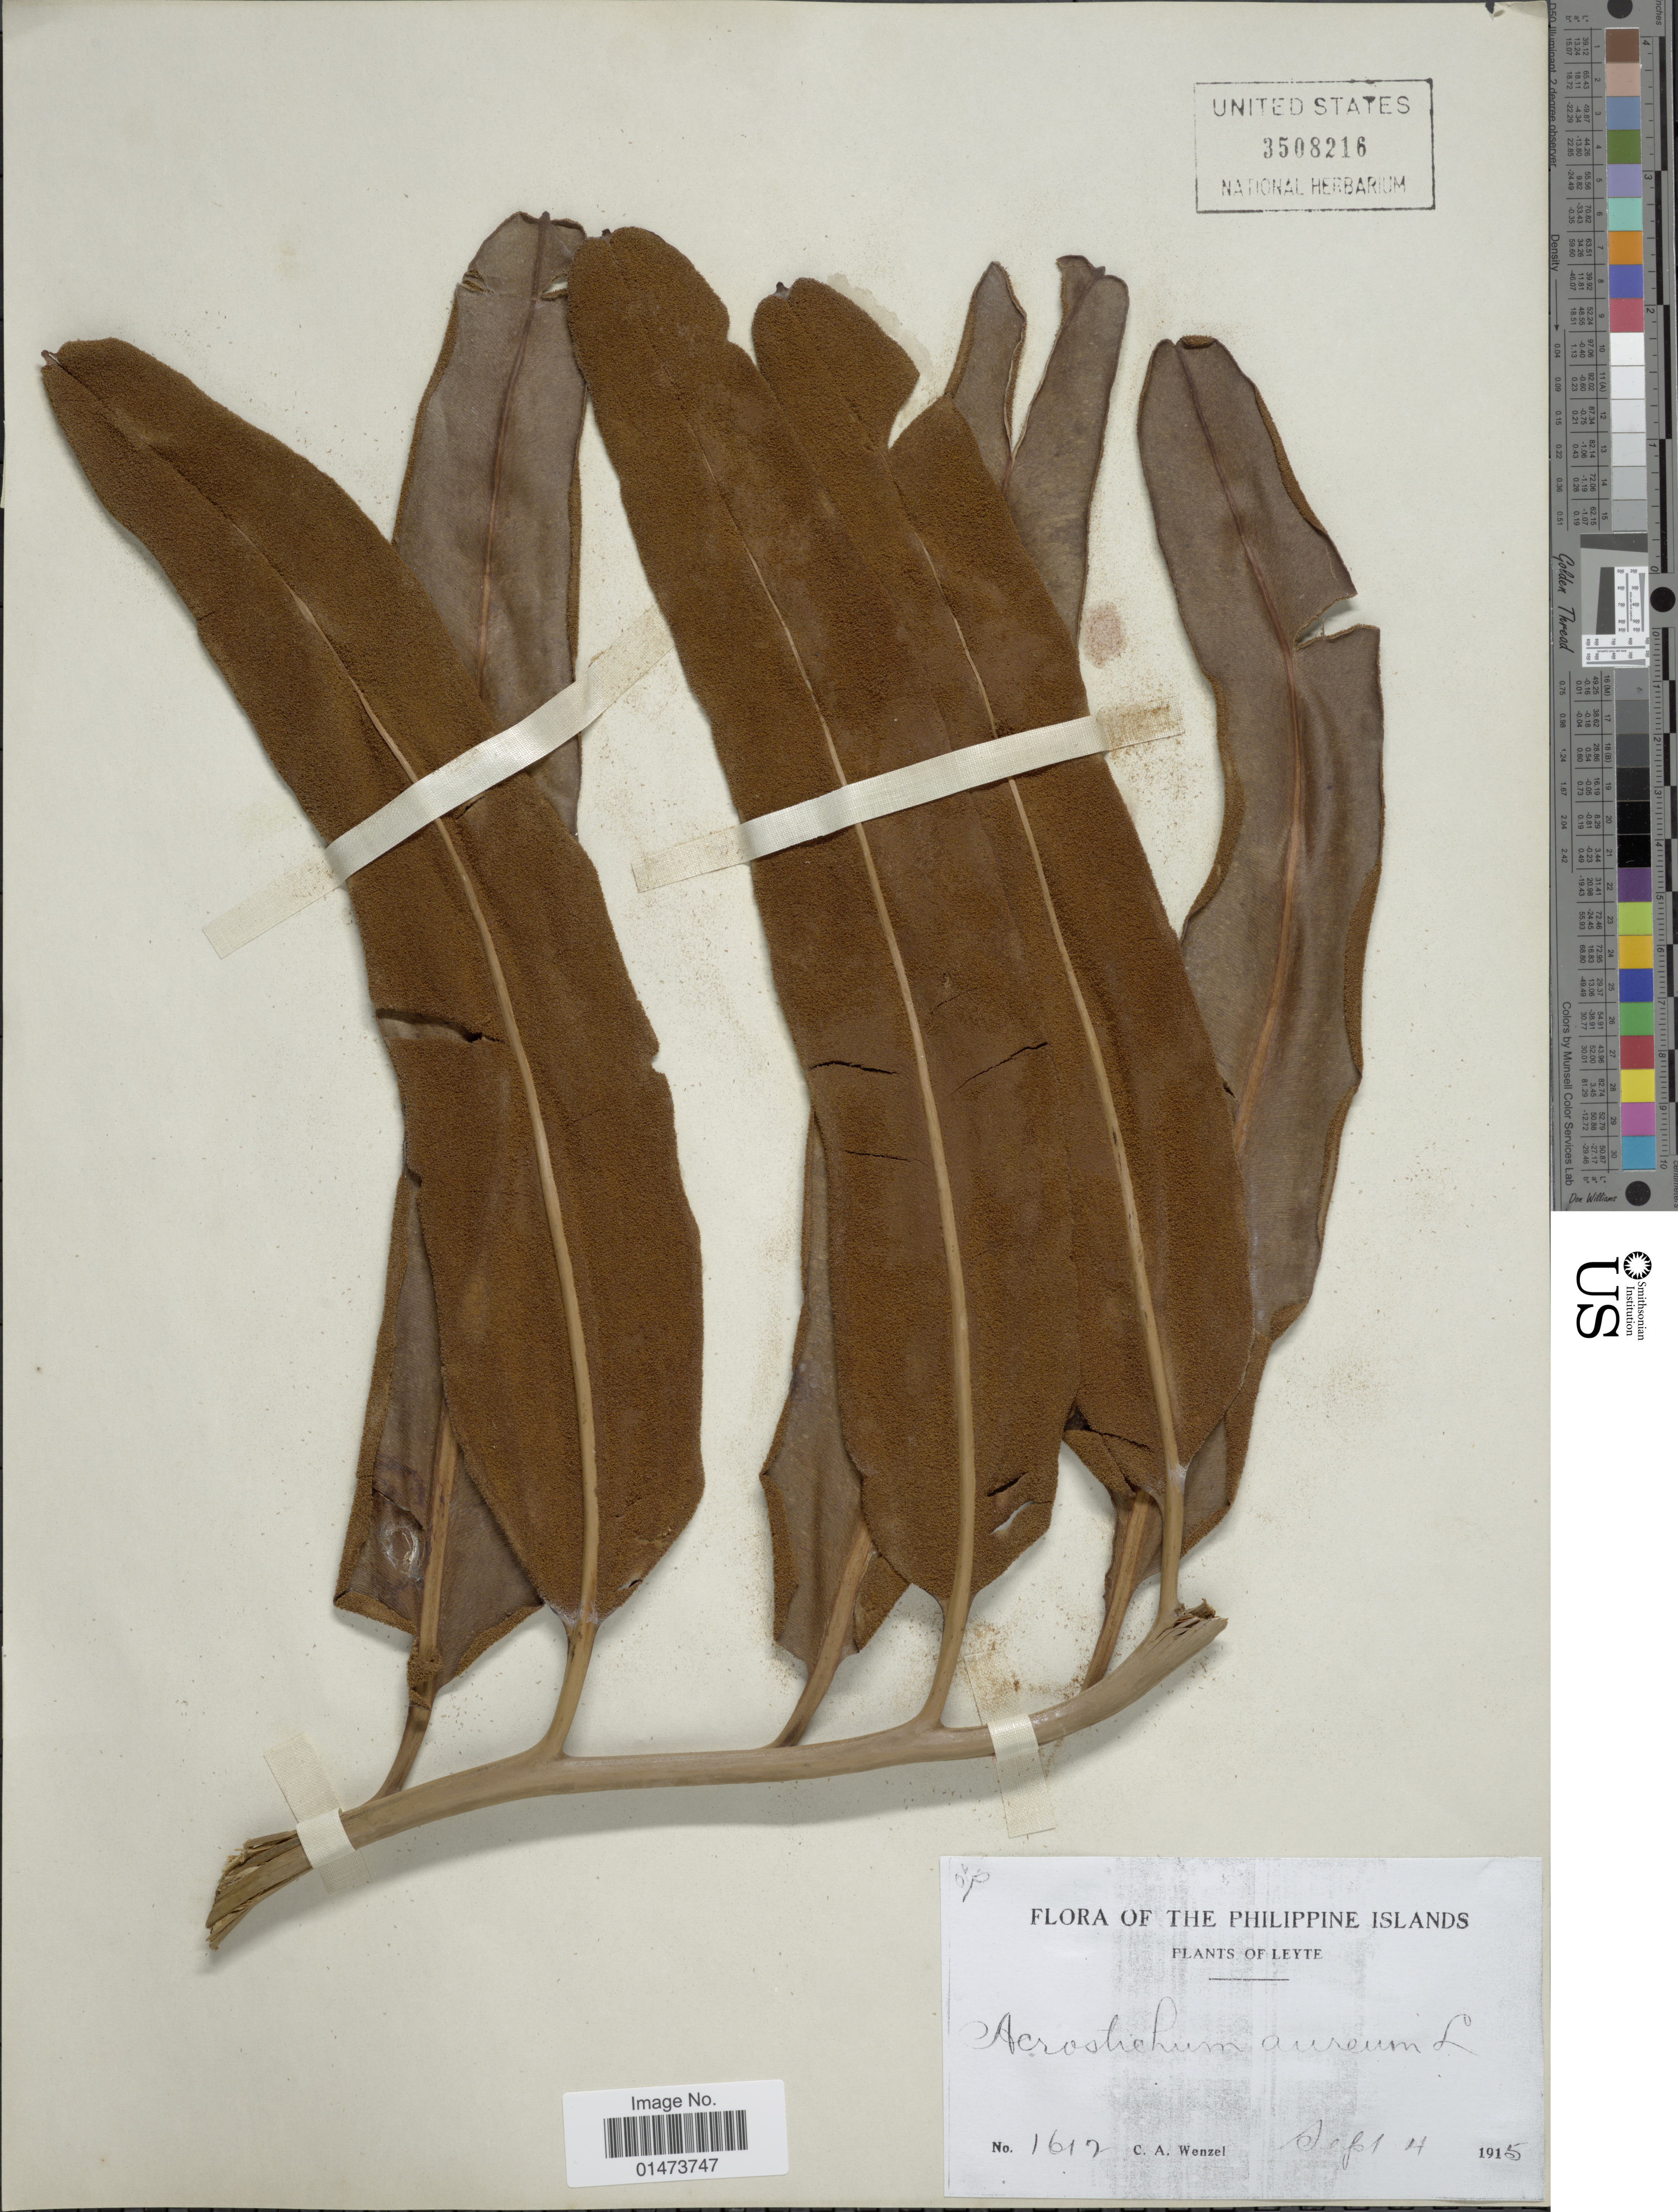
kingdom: Plantae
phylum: Tracheophyta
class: Polypodiopsida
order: Polypodiales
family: Pteridaceae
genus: Acrostichum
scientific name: Acrostichum aureum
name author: L.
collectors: C. Wenzel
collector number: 1612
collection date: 1915-09-04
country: Philippines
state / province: Eastern Visayas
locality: Leyte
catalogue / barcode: US 3508216